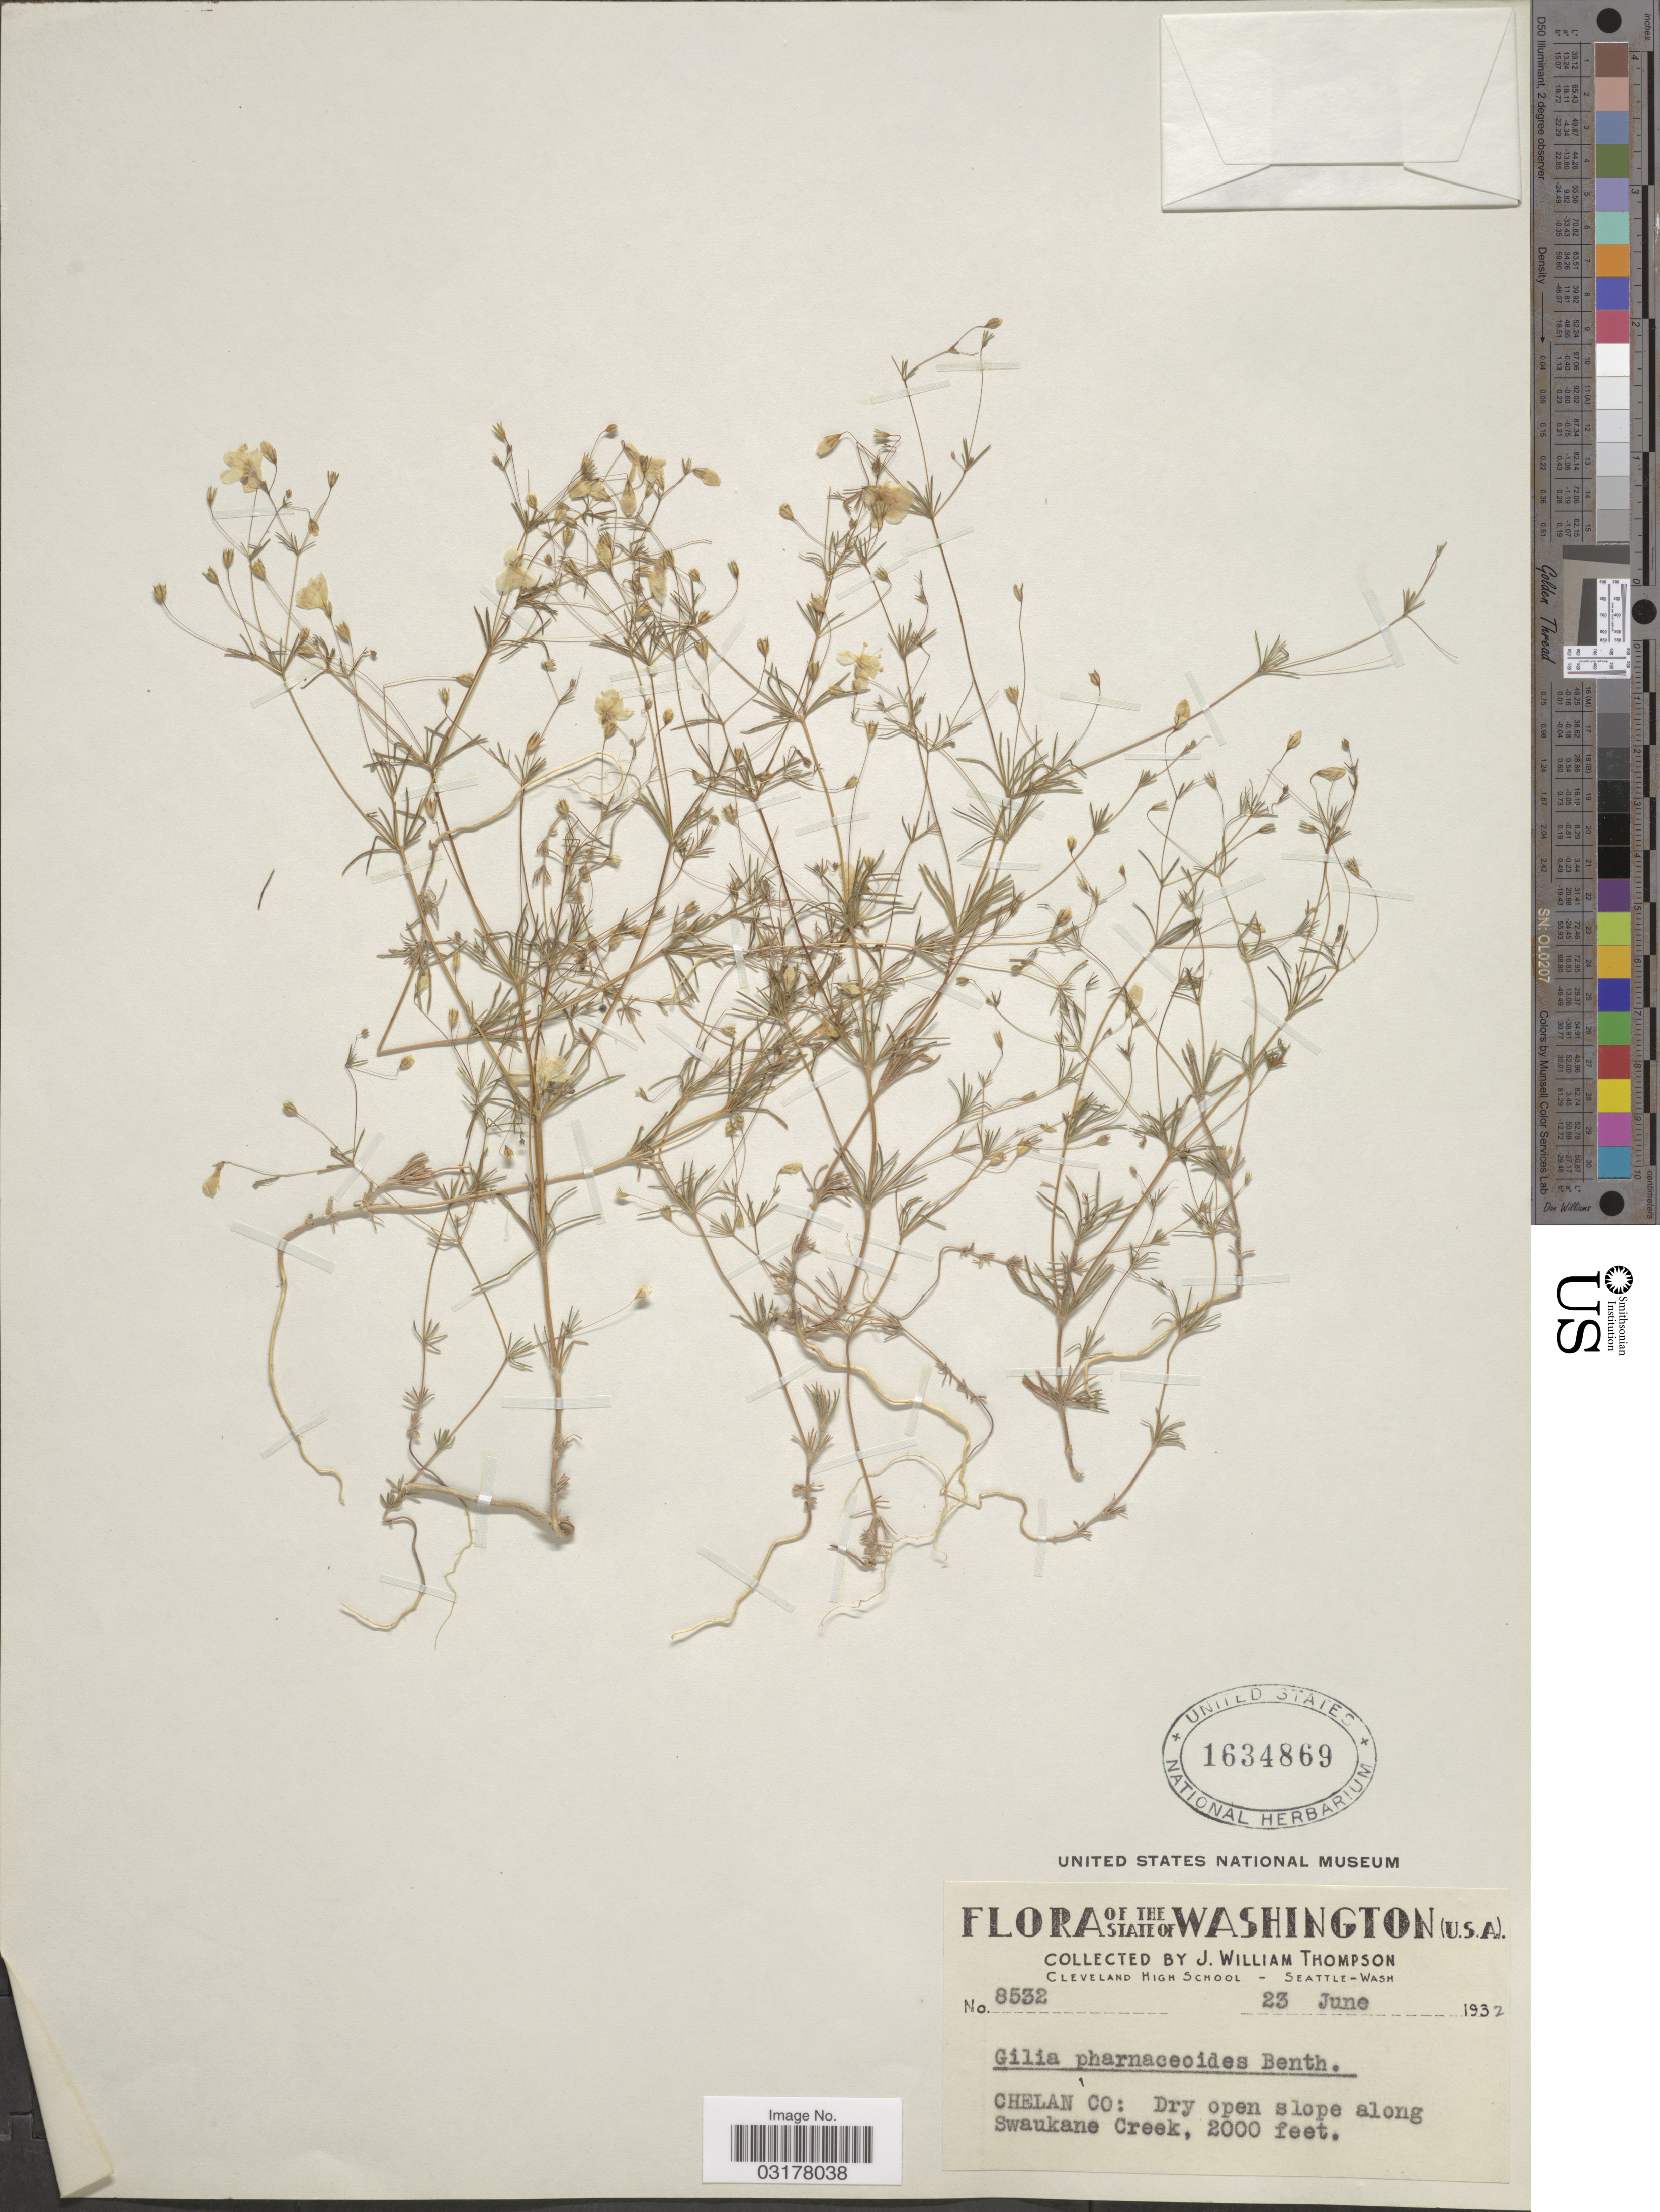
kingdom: Plantae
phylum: Tracheophyta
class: Magnoliopsida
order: Ericales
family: Polemoniaceae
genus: Leptosiphon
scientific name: Leptosiphon liniflorus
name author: (Benth.) J.M. Porter & L.A. Johnson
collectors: J. W. Thompson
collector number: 8532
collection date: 1932-06-23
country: United States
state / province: Washington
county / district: Chelan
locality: Chelan Co: Dry open slope along Swaukane Creek.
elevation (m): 610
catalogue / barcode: US 1634869